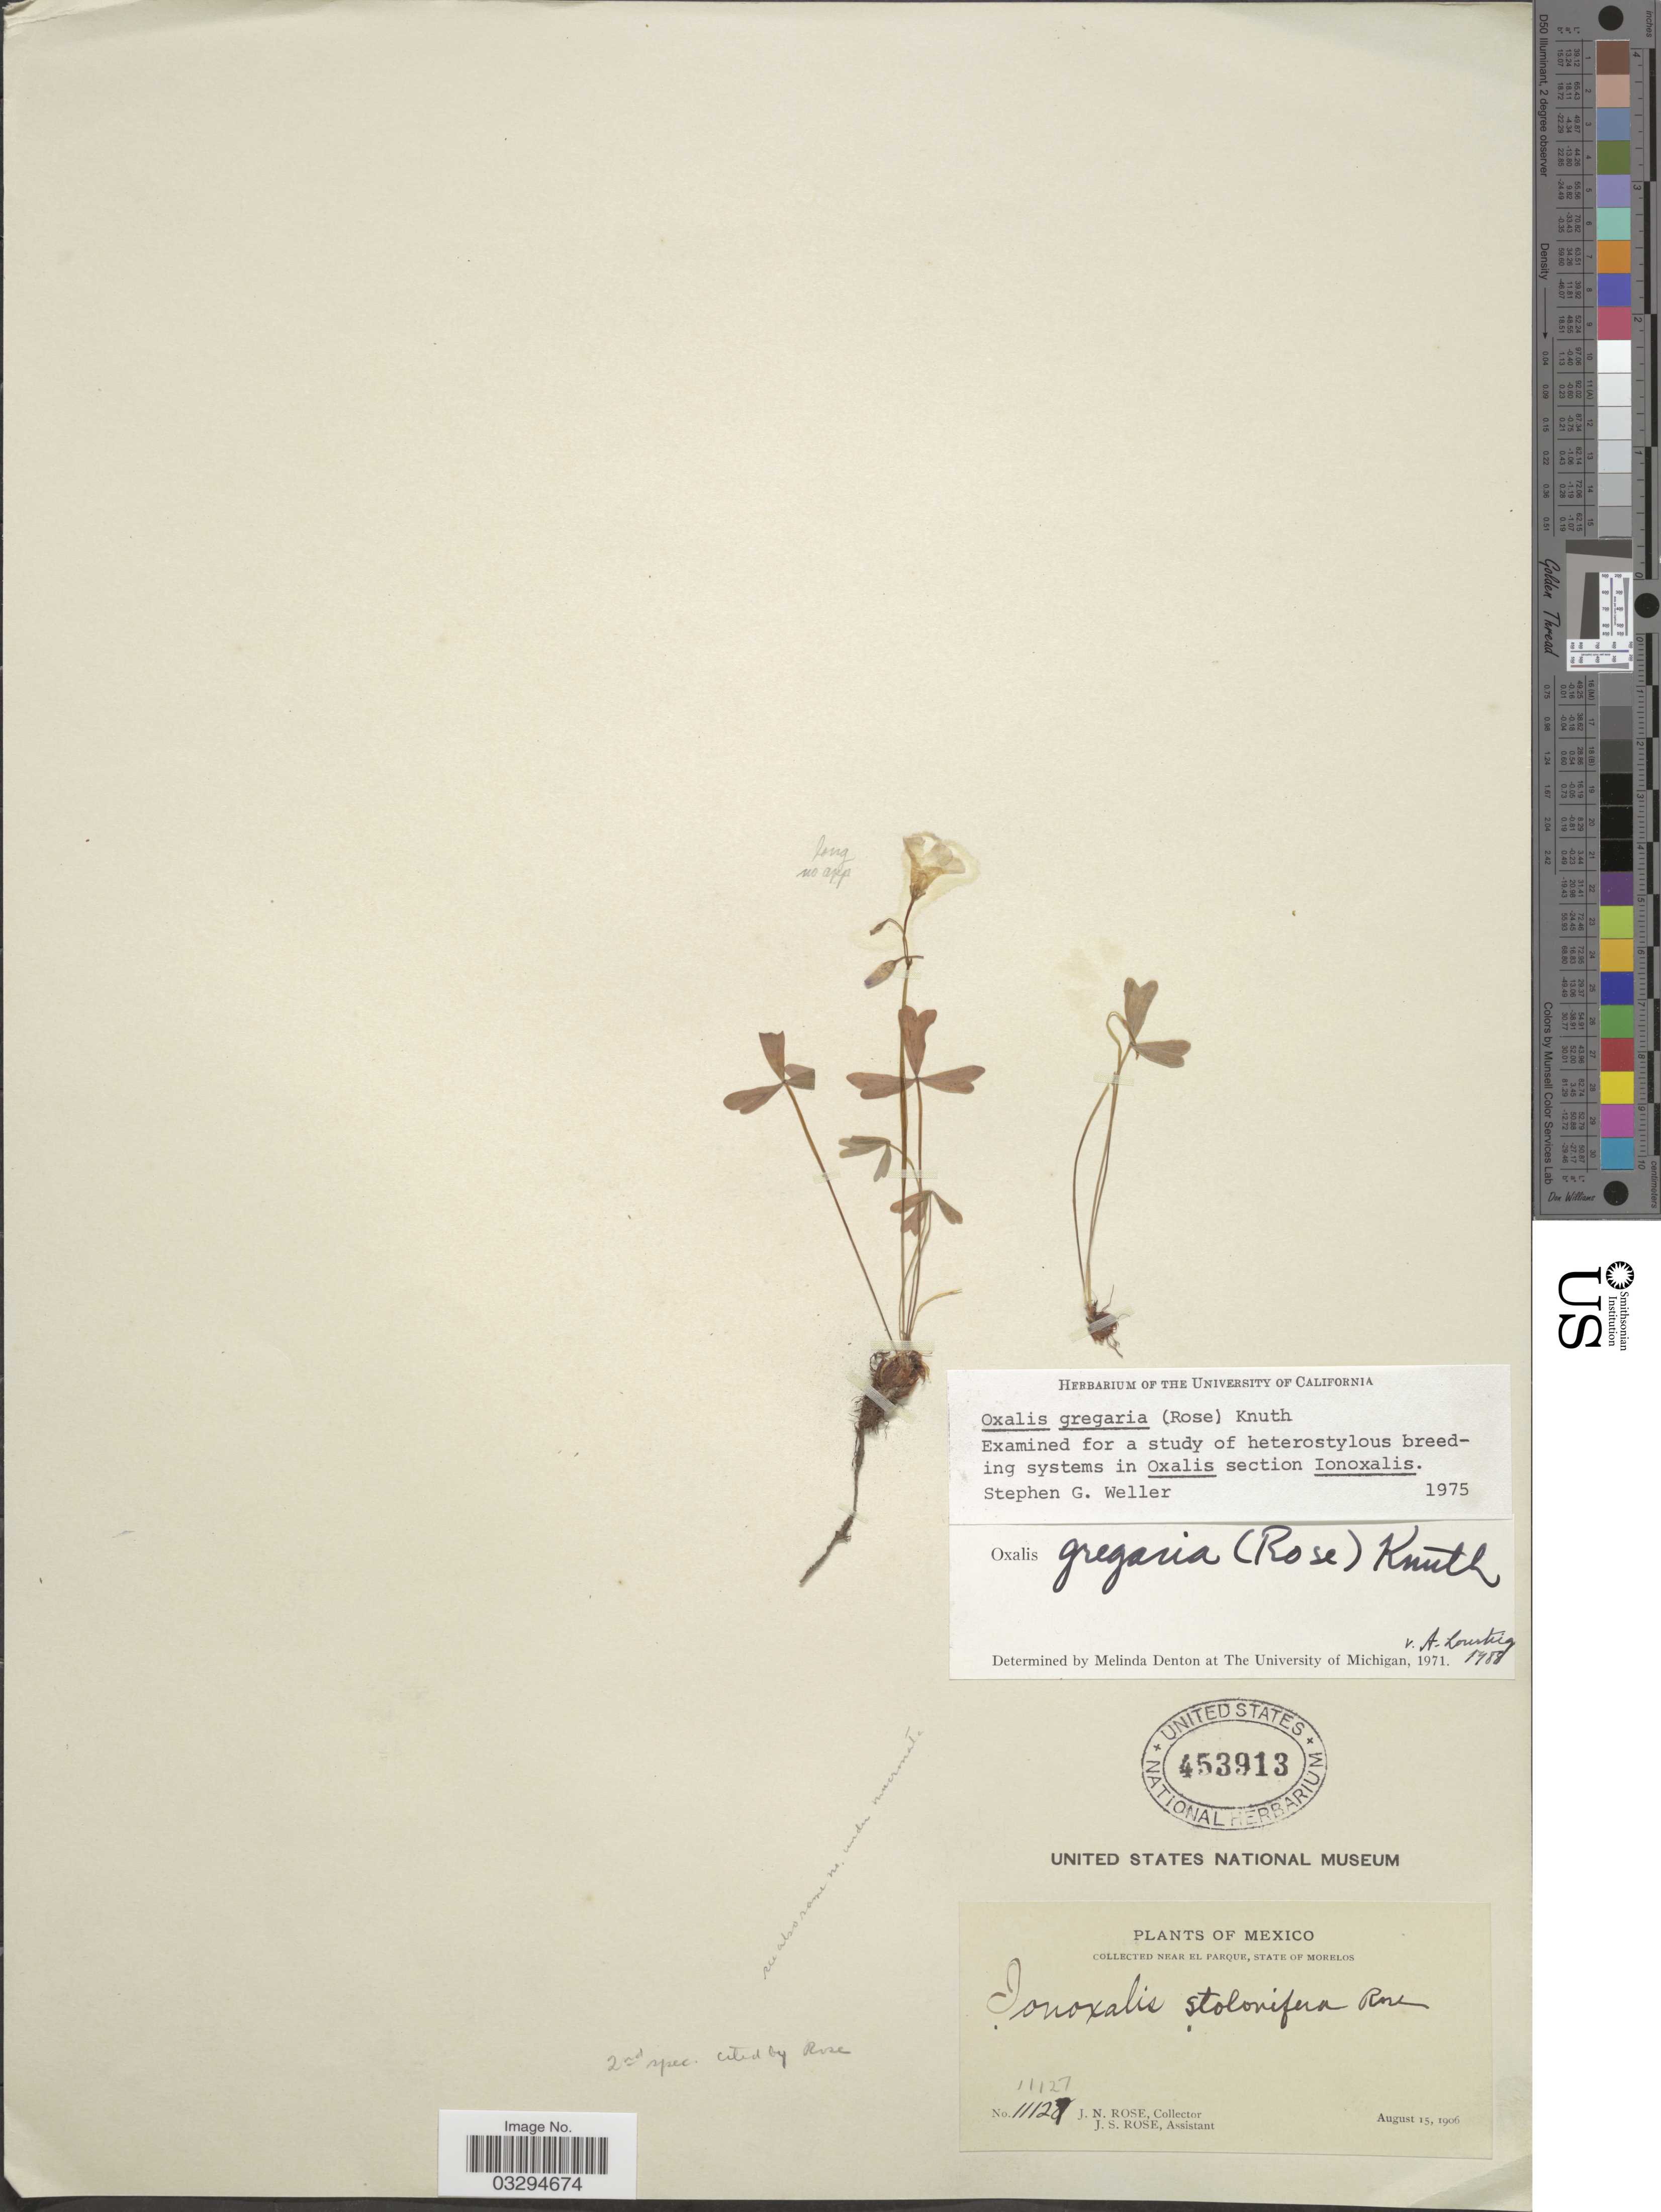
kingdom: Plantae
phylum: Tracheophyta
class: Magnoliopsida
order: Oxalidales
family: Oxalidaceae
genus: Oxalis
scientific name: Oxalis gregaria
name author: (Rose) R. Knuth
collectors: J. N. Rose & J. S. Rose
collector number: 11127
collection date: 1906-08-15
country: Mexico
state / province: Morelos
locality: Near El Parque.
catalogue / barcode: US 453913